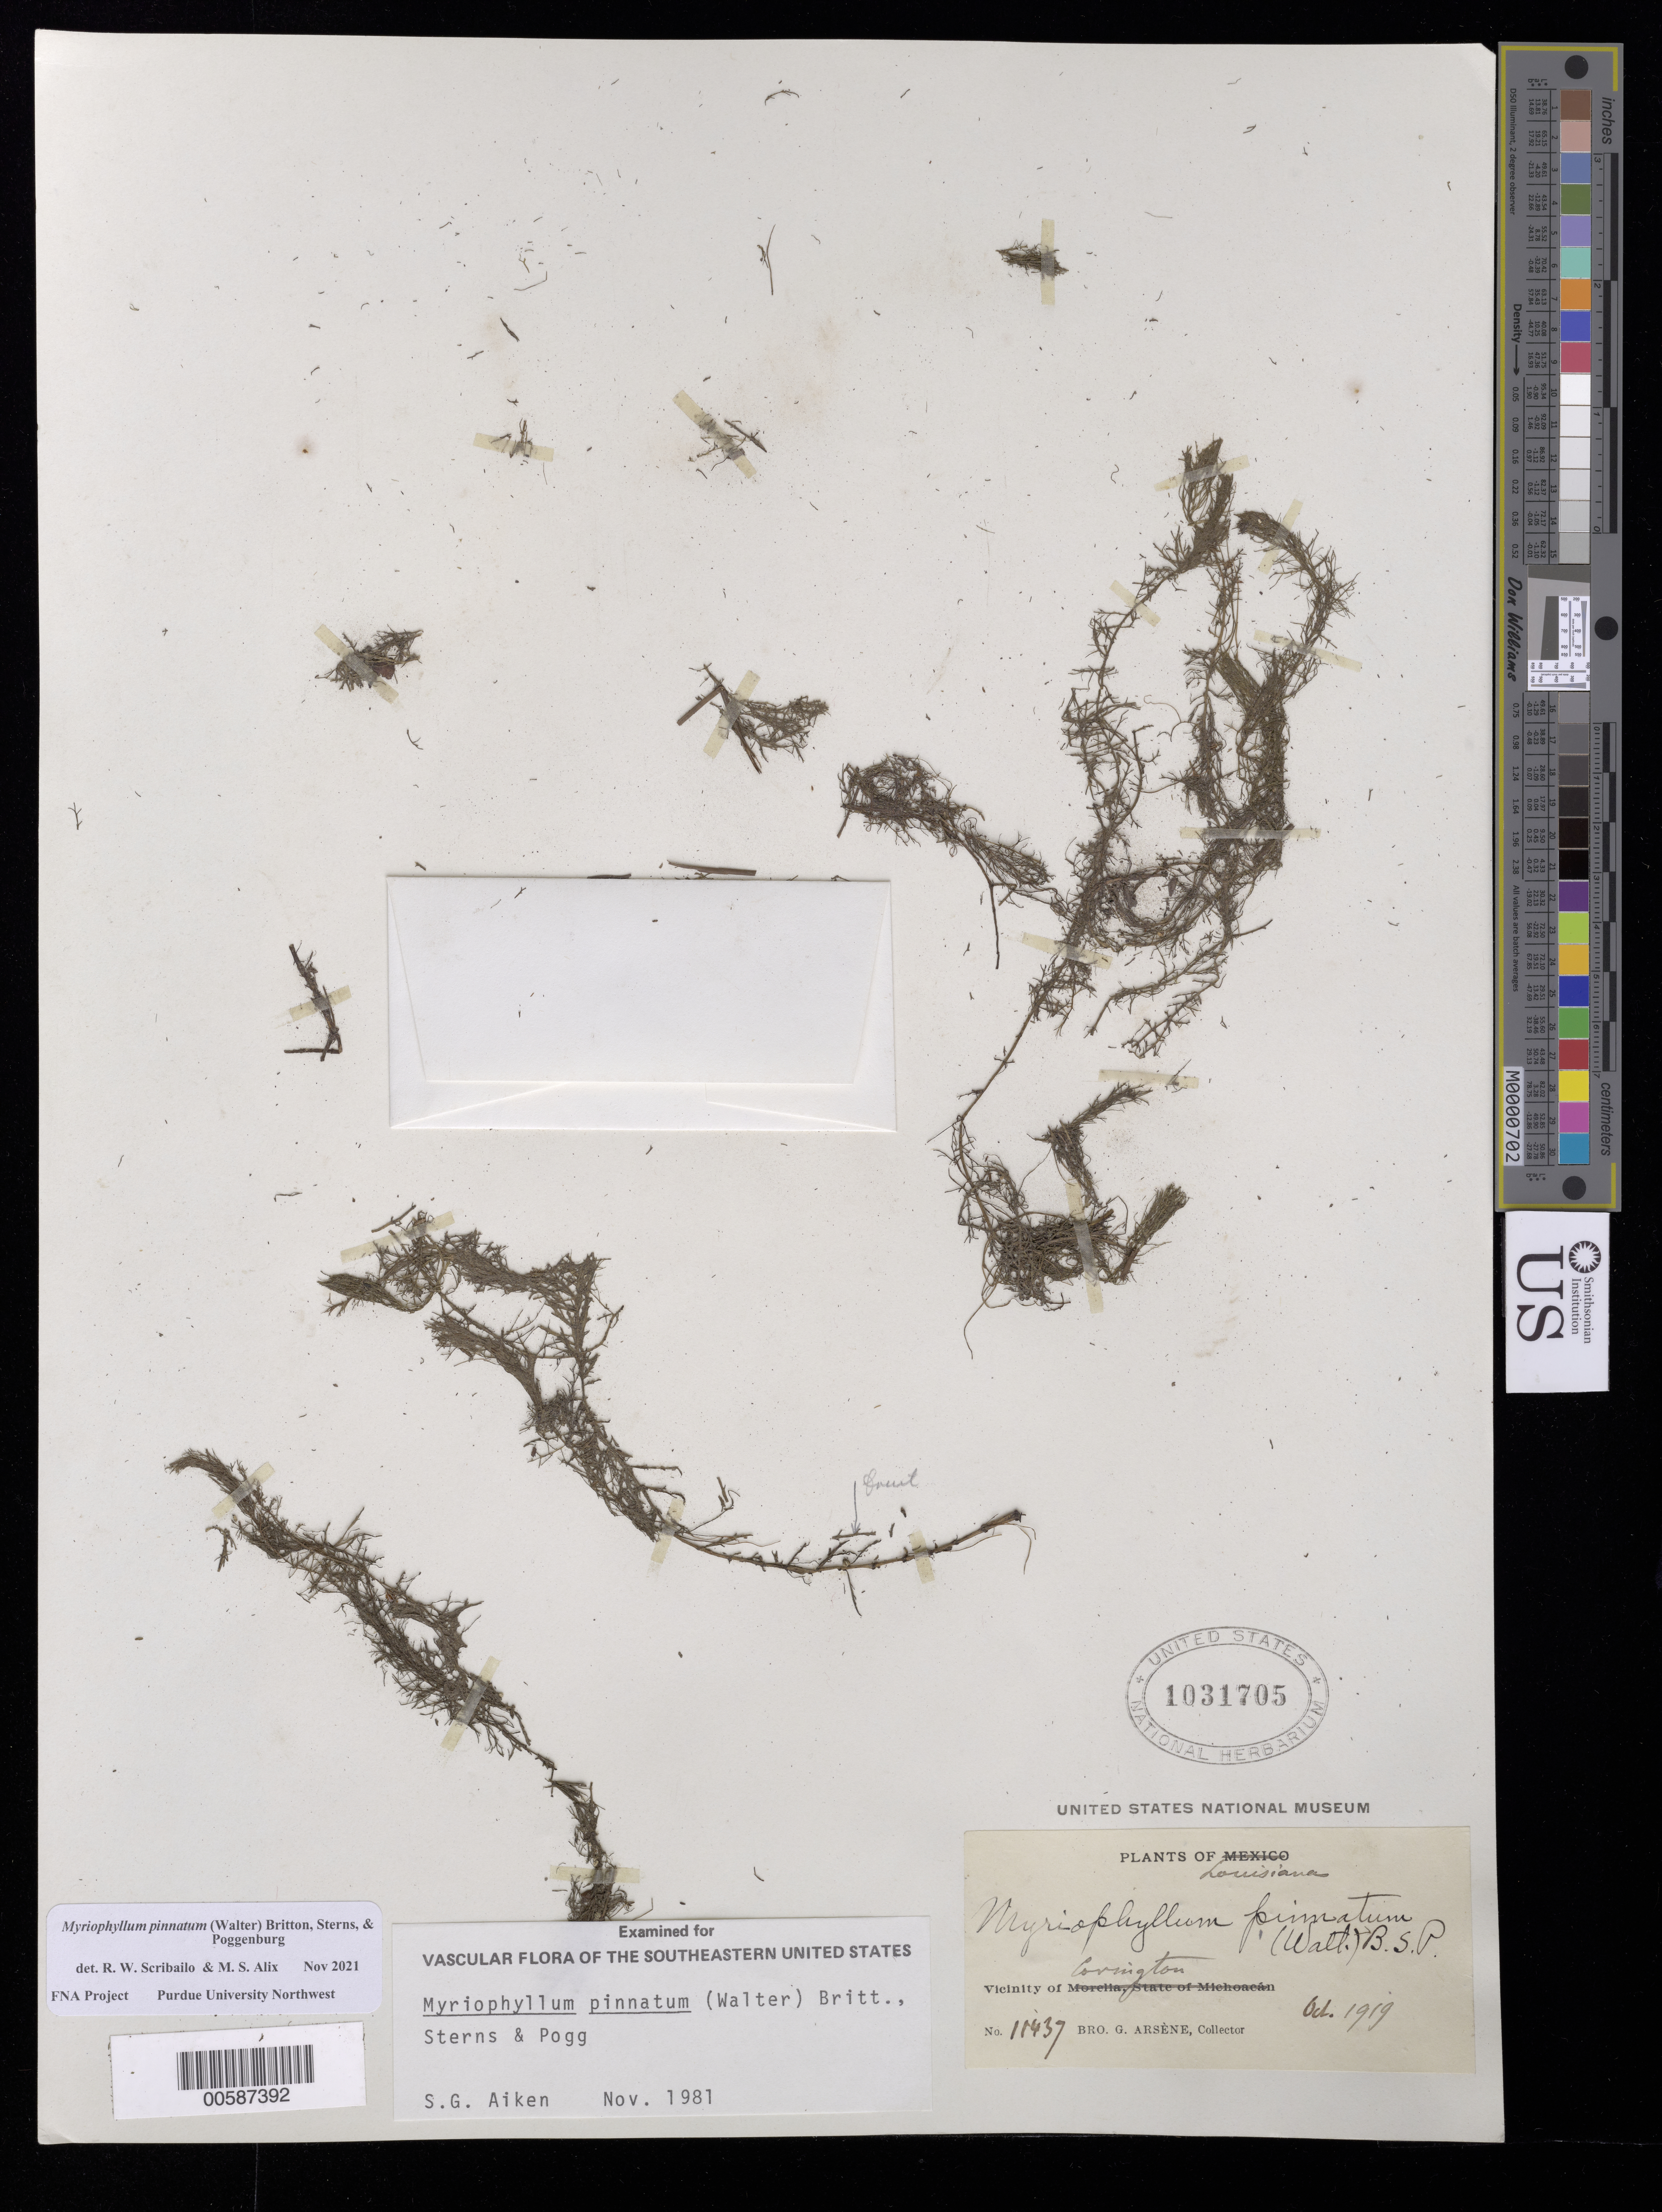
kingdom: Plantae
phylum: Tracheophyta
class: Magnoliopsida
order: Saxifragales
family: Haloragaceae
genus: Myriophyllum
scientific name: Myriophyllum pinnatum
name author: (Walter) Britton, Stearns & Poggenb.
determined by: Scribailo, R. W.; Alix, M. S.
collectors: Bro. G. Arsène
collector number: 11437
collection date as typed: Oct 1919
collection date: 1919-10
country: United States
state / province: Louisiana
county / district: Saint Tammany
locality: Covington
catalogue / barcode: US 1031705